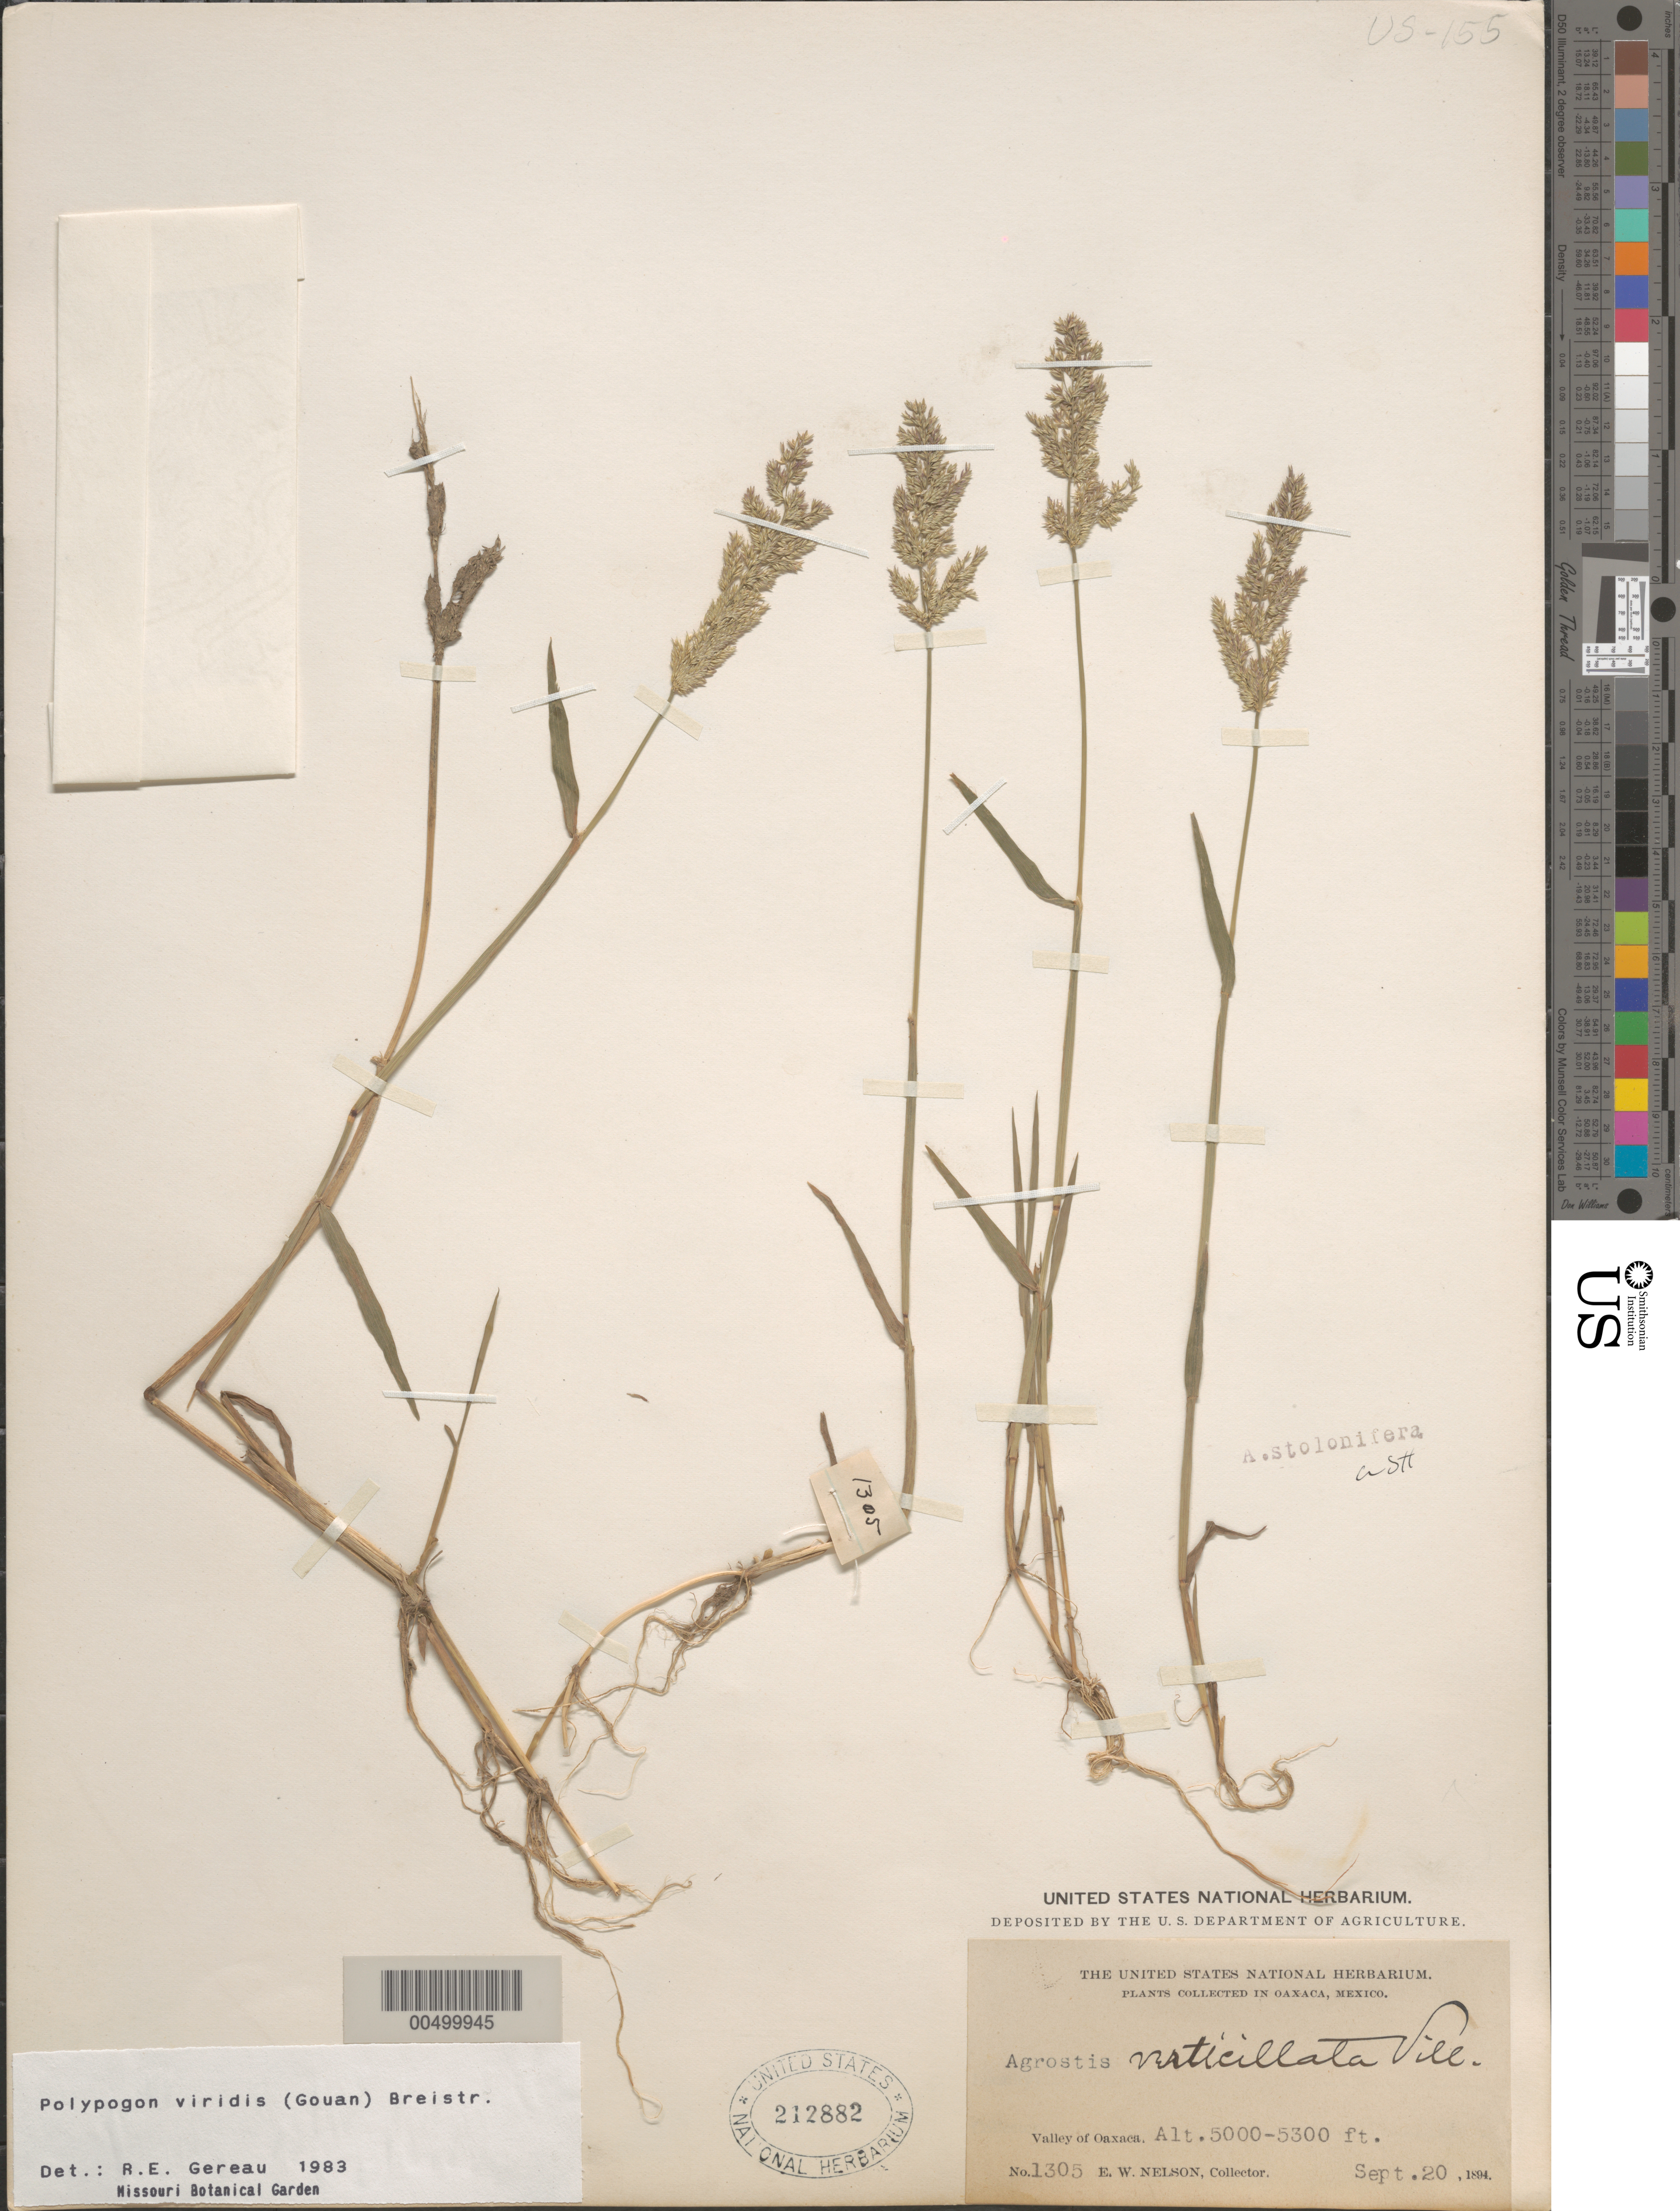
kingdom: Plantae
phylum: Tracheophyta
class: Liliopsida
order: Poales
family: Poaceae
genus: Polypogon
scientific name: Polypogon viridis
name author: (Gouan) Breistroffer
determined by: Gereau, R. E.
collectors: E. W. Nelson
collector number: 1305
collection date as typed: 20 Sep 1894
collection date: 1894-09-20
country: Mexico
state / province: Oaxaca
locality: Valley of Oaxaca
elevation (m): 1524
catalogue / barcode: US 212882